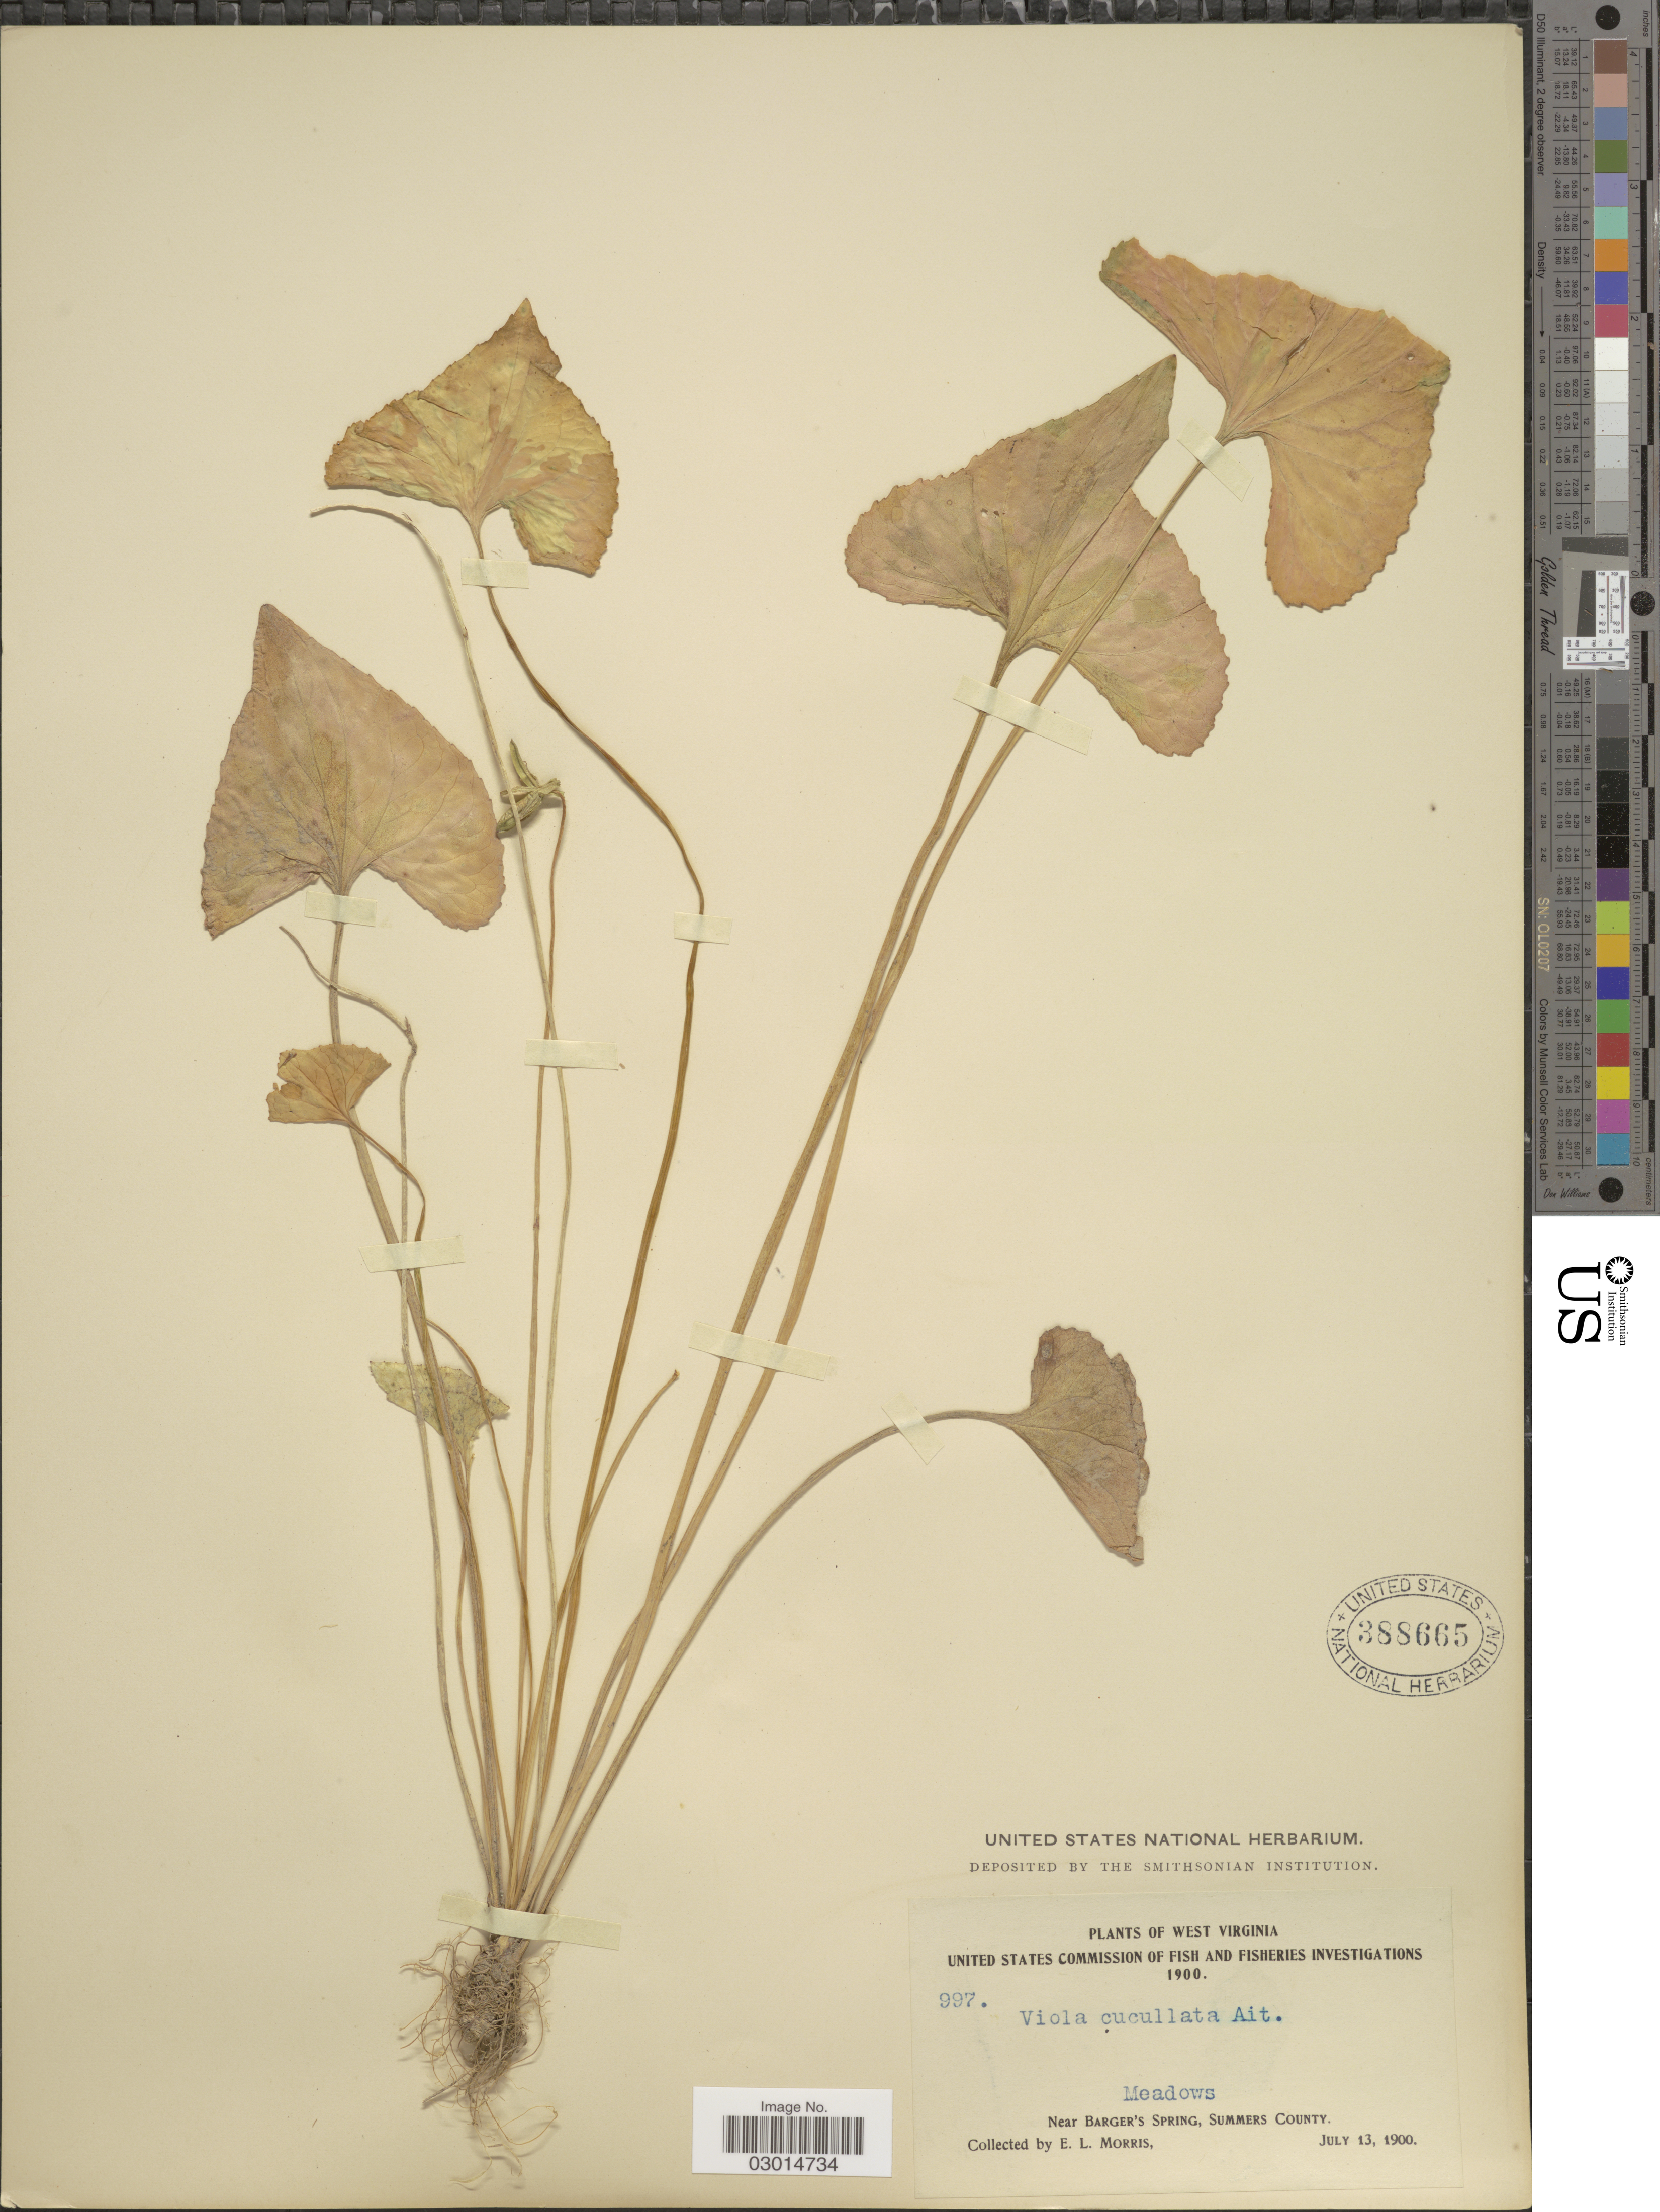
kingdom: Plantae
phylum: Tracheophyta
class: Magnoliopsida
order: Malpighiales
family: Violaceae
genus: Viola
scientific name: Viola cucullata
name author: Aiton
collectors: E. Morris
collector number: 997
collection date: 1900-07-13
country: United States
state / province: West Virginia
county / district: Summers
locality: Meadows. Near Barger's Spring, Summers County.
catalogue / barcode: US 388665